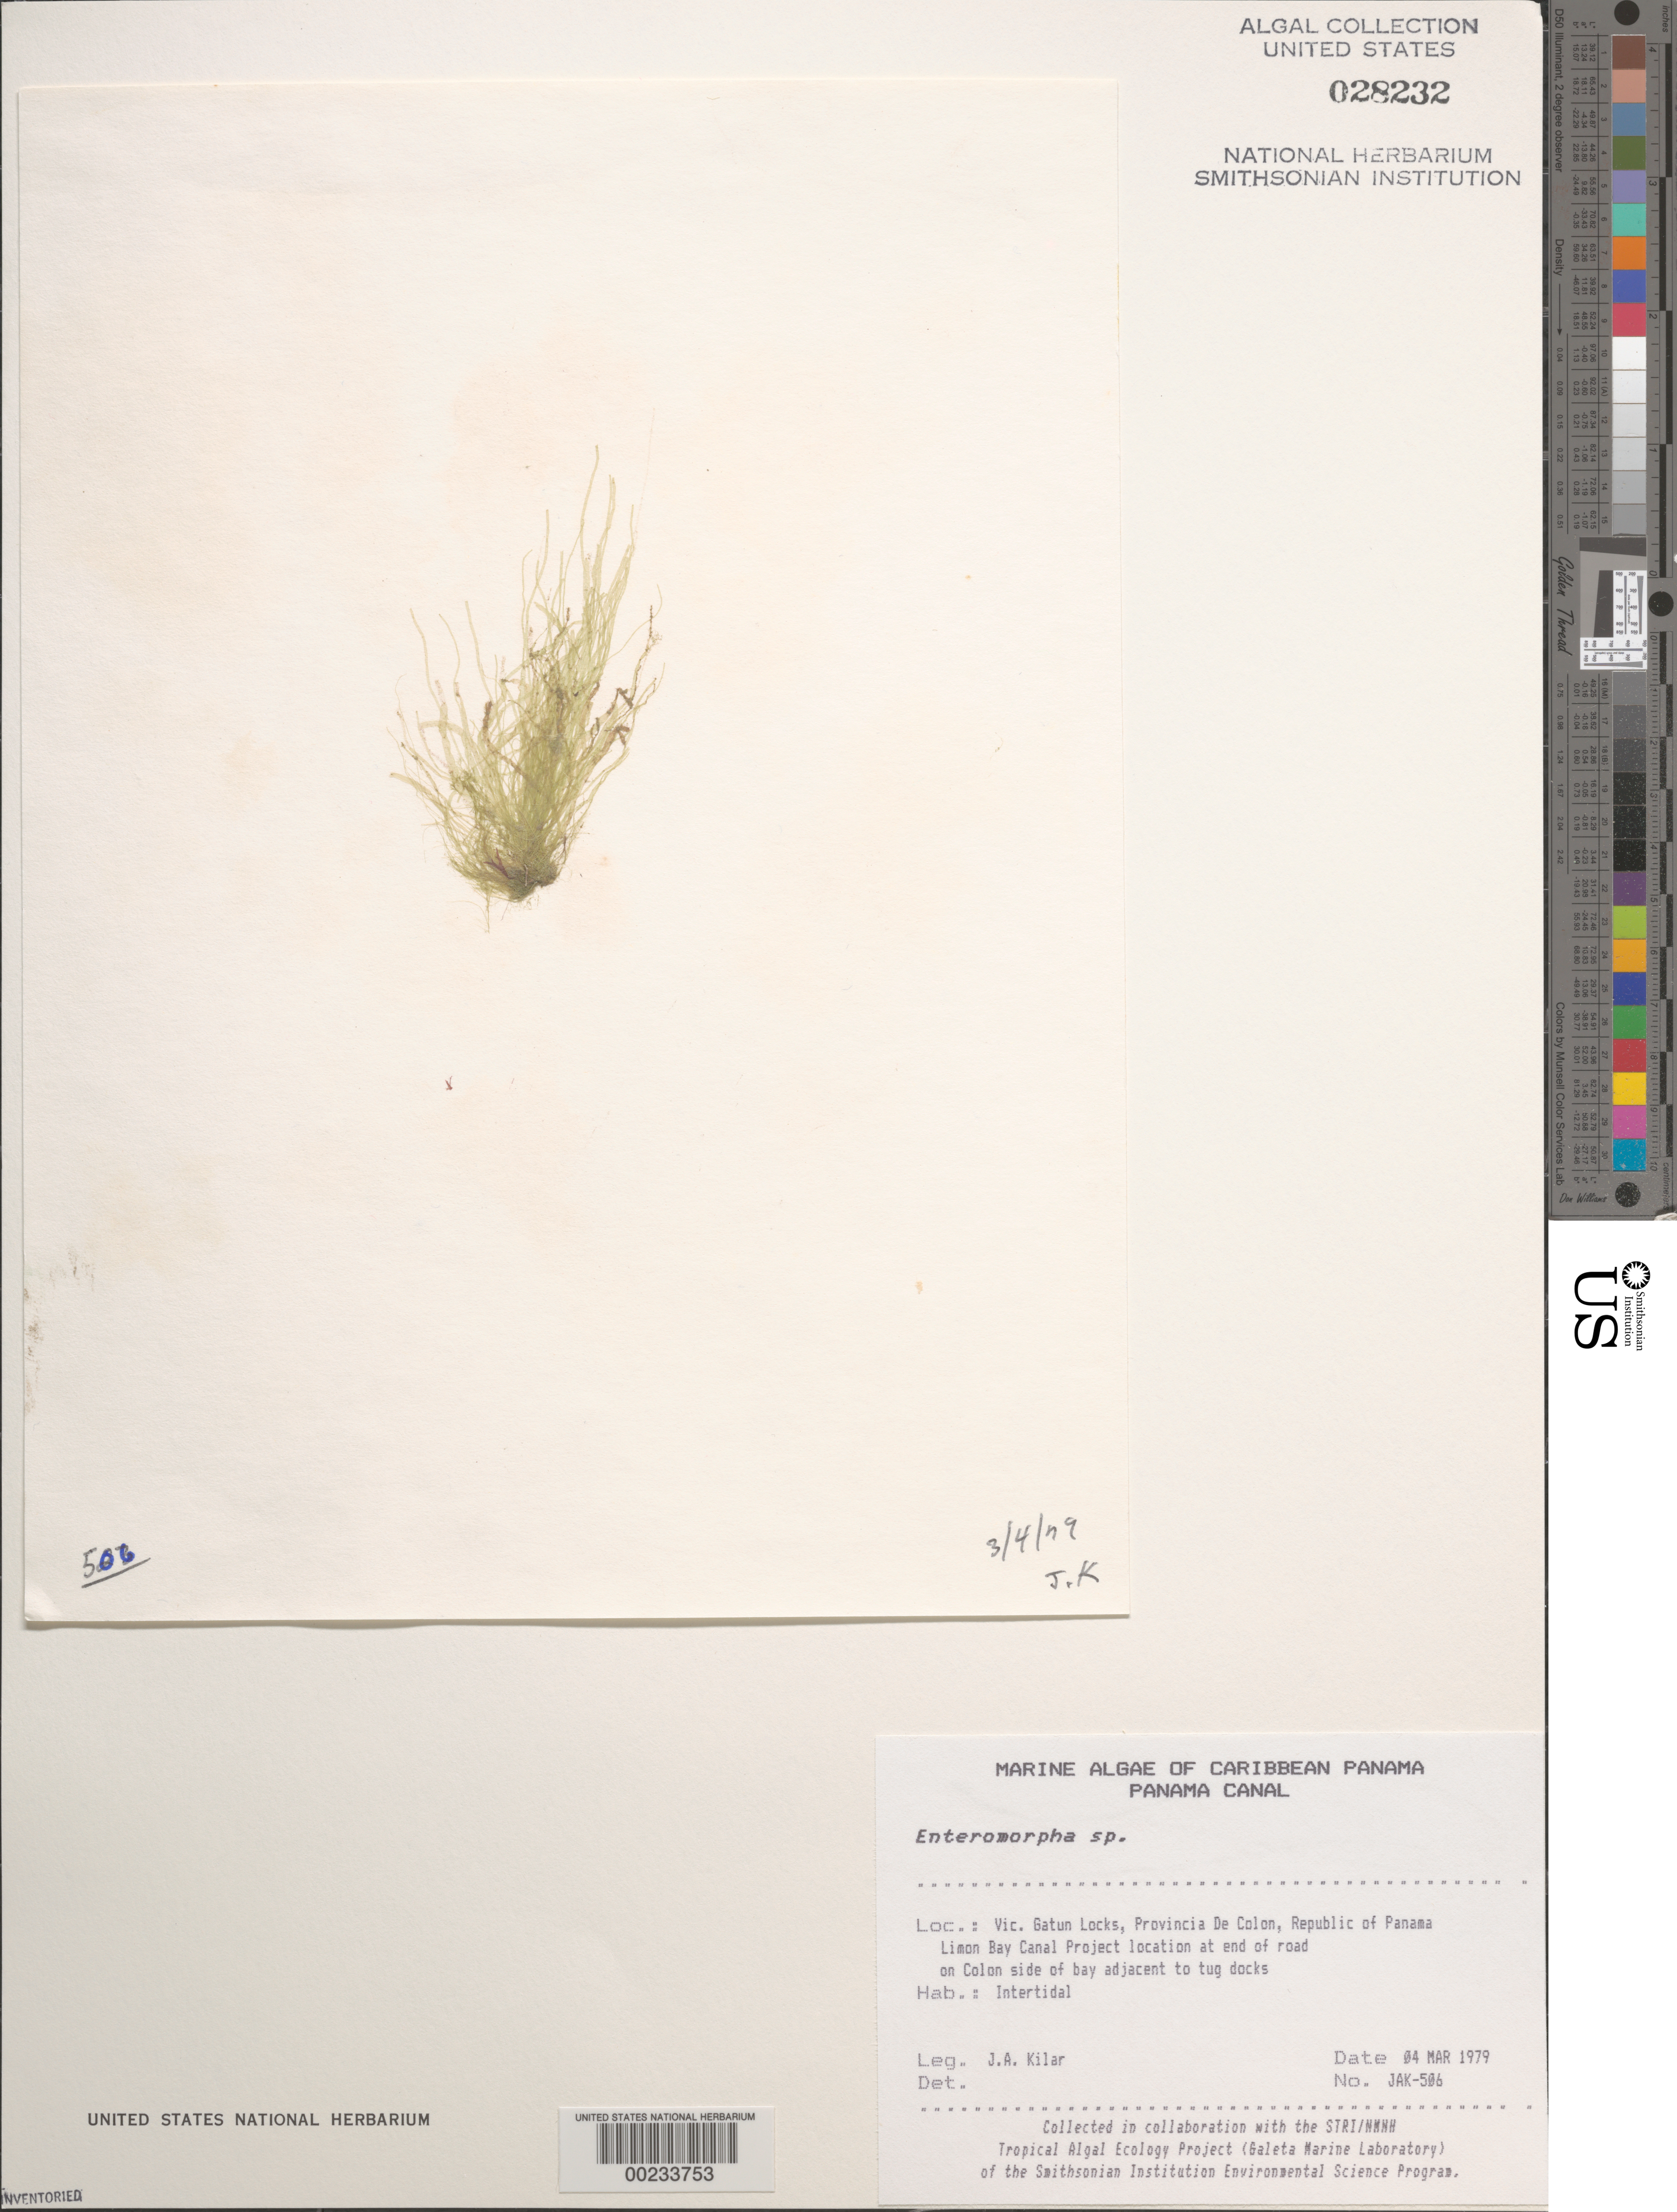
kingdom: Plantae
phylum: Chlorophyta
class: Ulvophyceae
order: Ulvales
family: Ulvaceae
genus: Ulva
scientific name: Ulva sp.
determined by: Algae name updating Project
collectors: J. A. Kilar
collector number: JAK-506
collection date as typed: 04 Mar 1979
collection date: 1979-03-04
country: Panama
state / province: Colón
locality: Gatun Locks area, Limon Bay Canal Project, Panama Canal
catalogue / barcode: US 28232